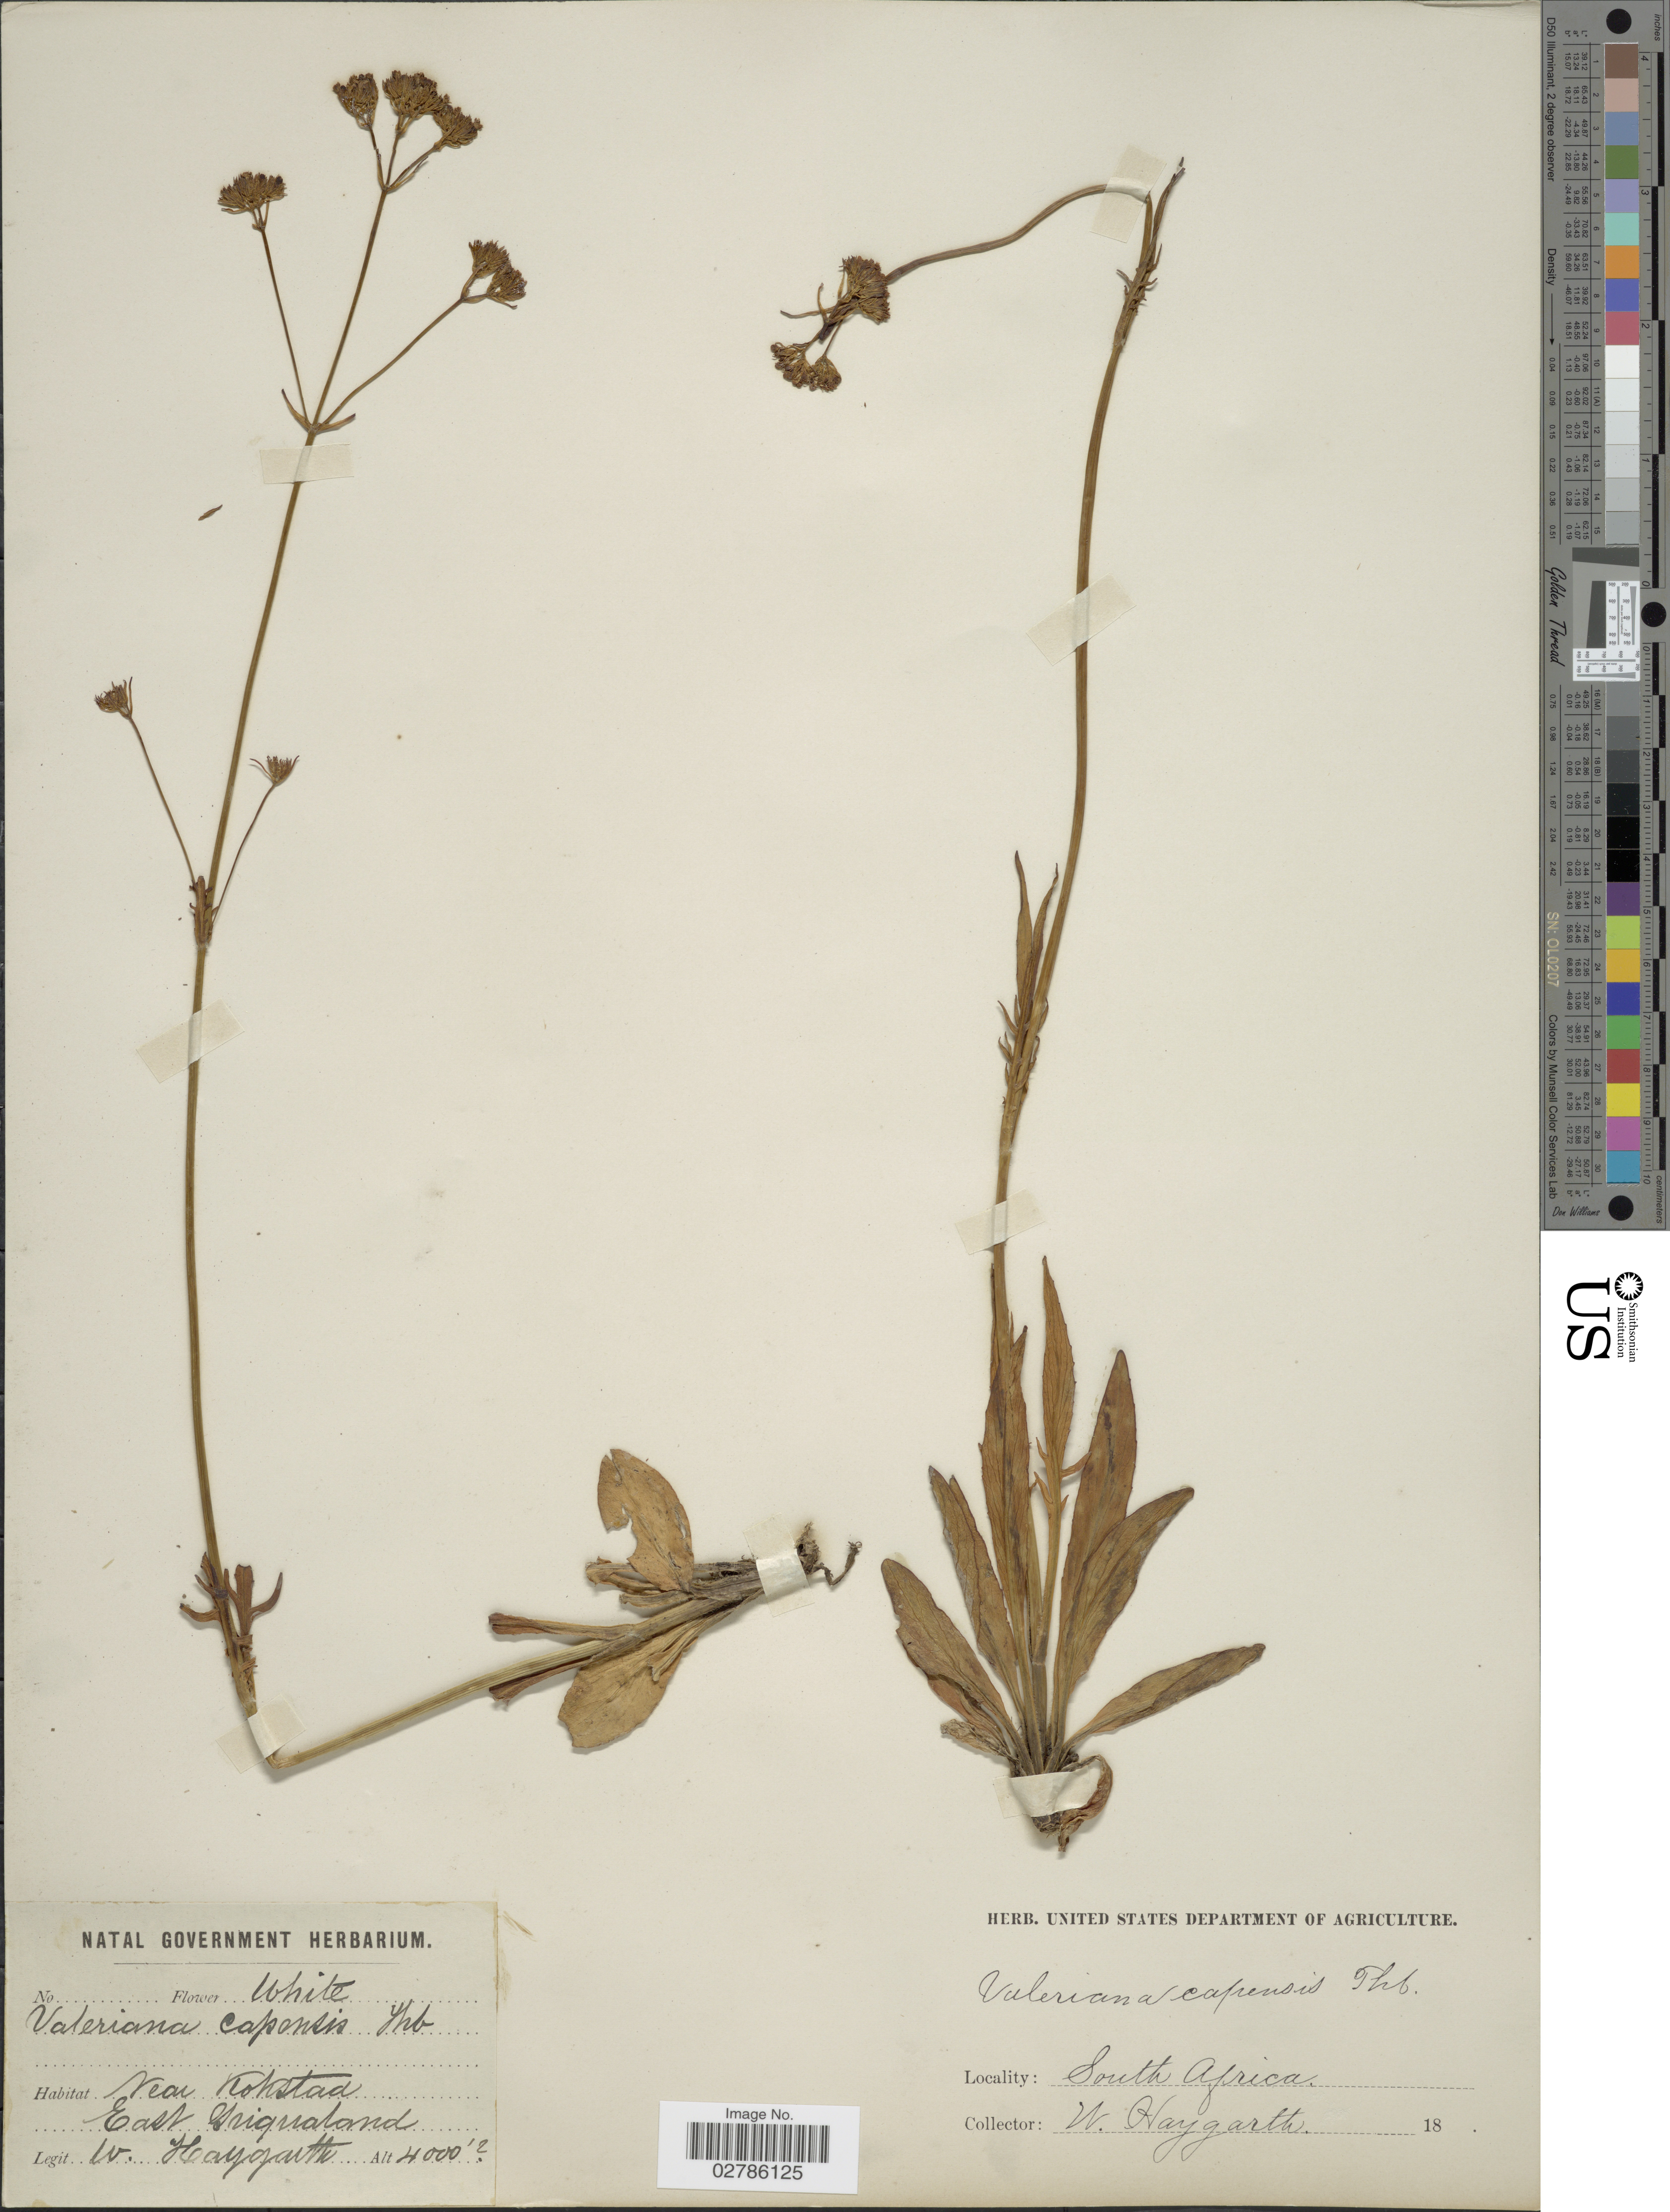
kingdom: Plantae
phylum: Tracheophyta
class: Magnoliopsida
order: Dipsacales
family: Caprifoliaceae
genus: Valeriana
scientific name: Valeriana capensis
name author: Thunb.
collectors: W. Haygarth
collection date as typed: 18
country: South Africa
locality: Near Kokstad, East Griqualand.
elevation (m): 1219